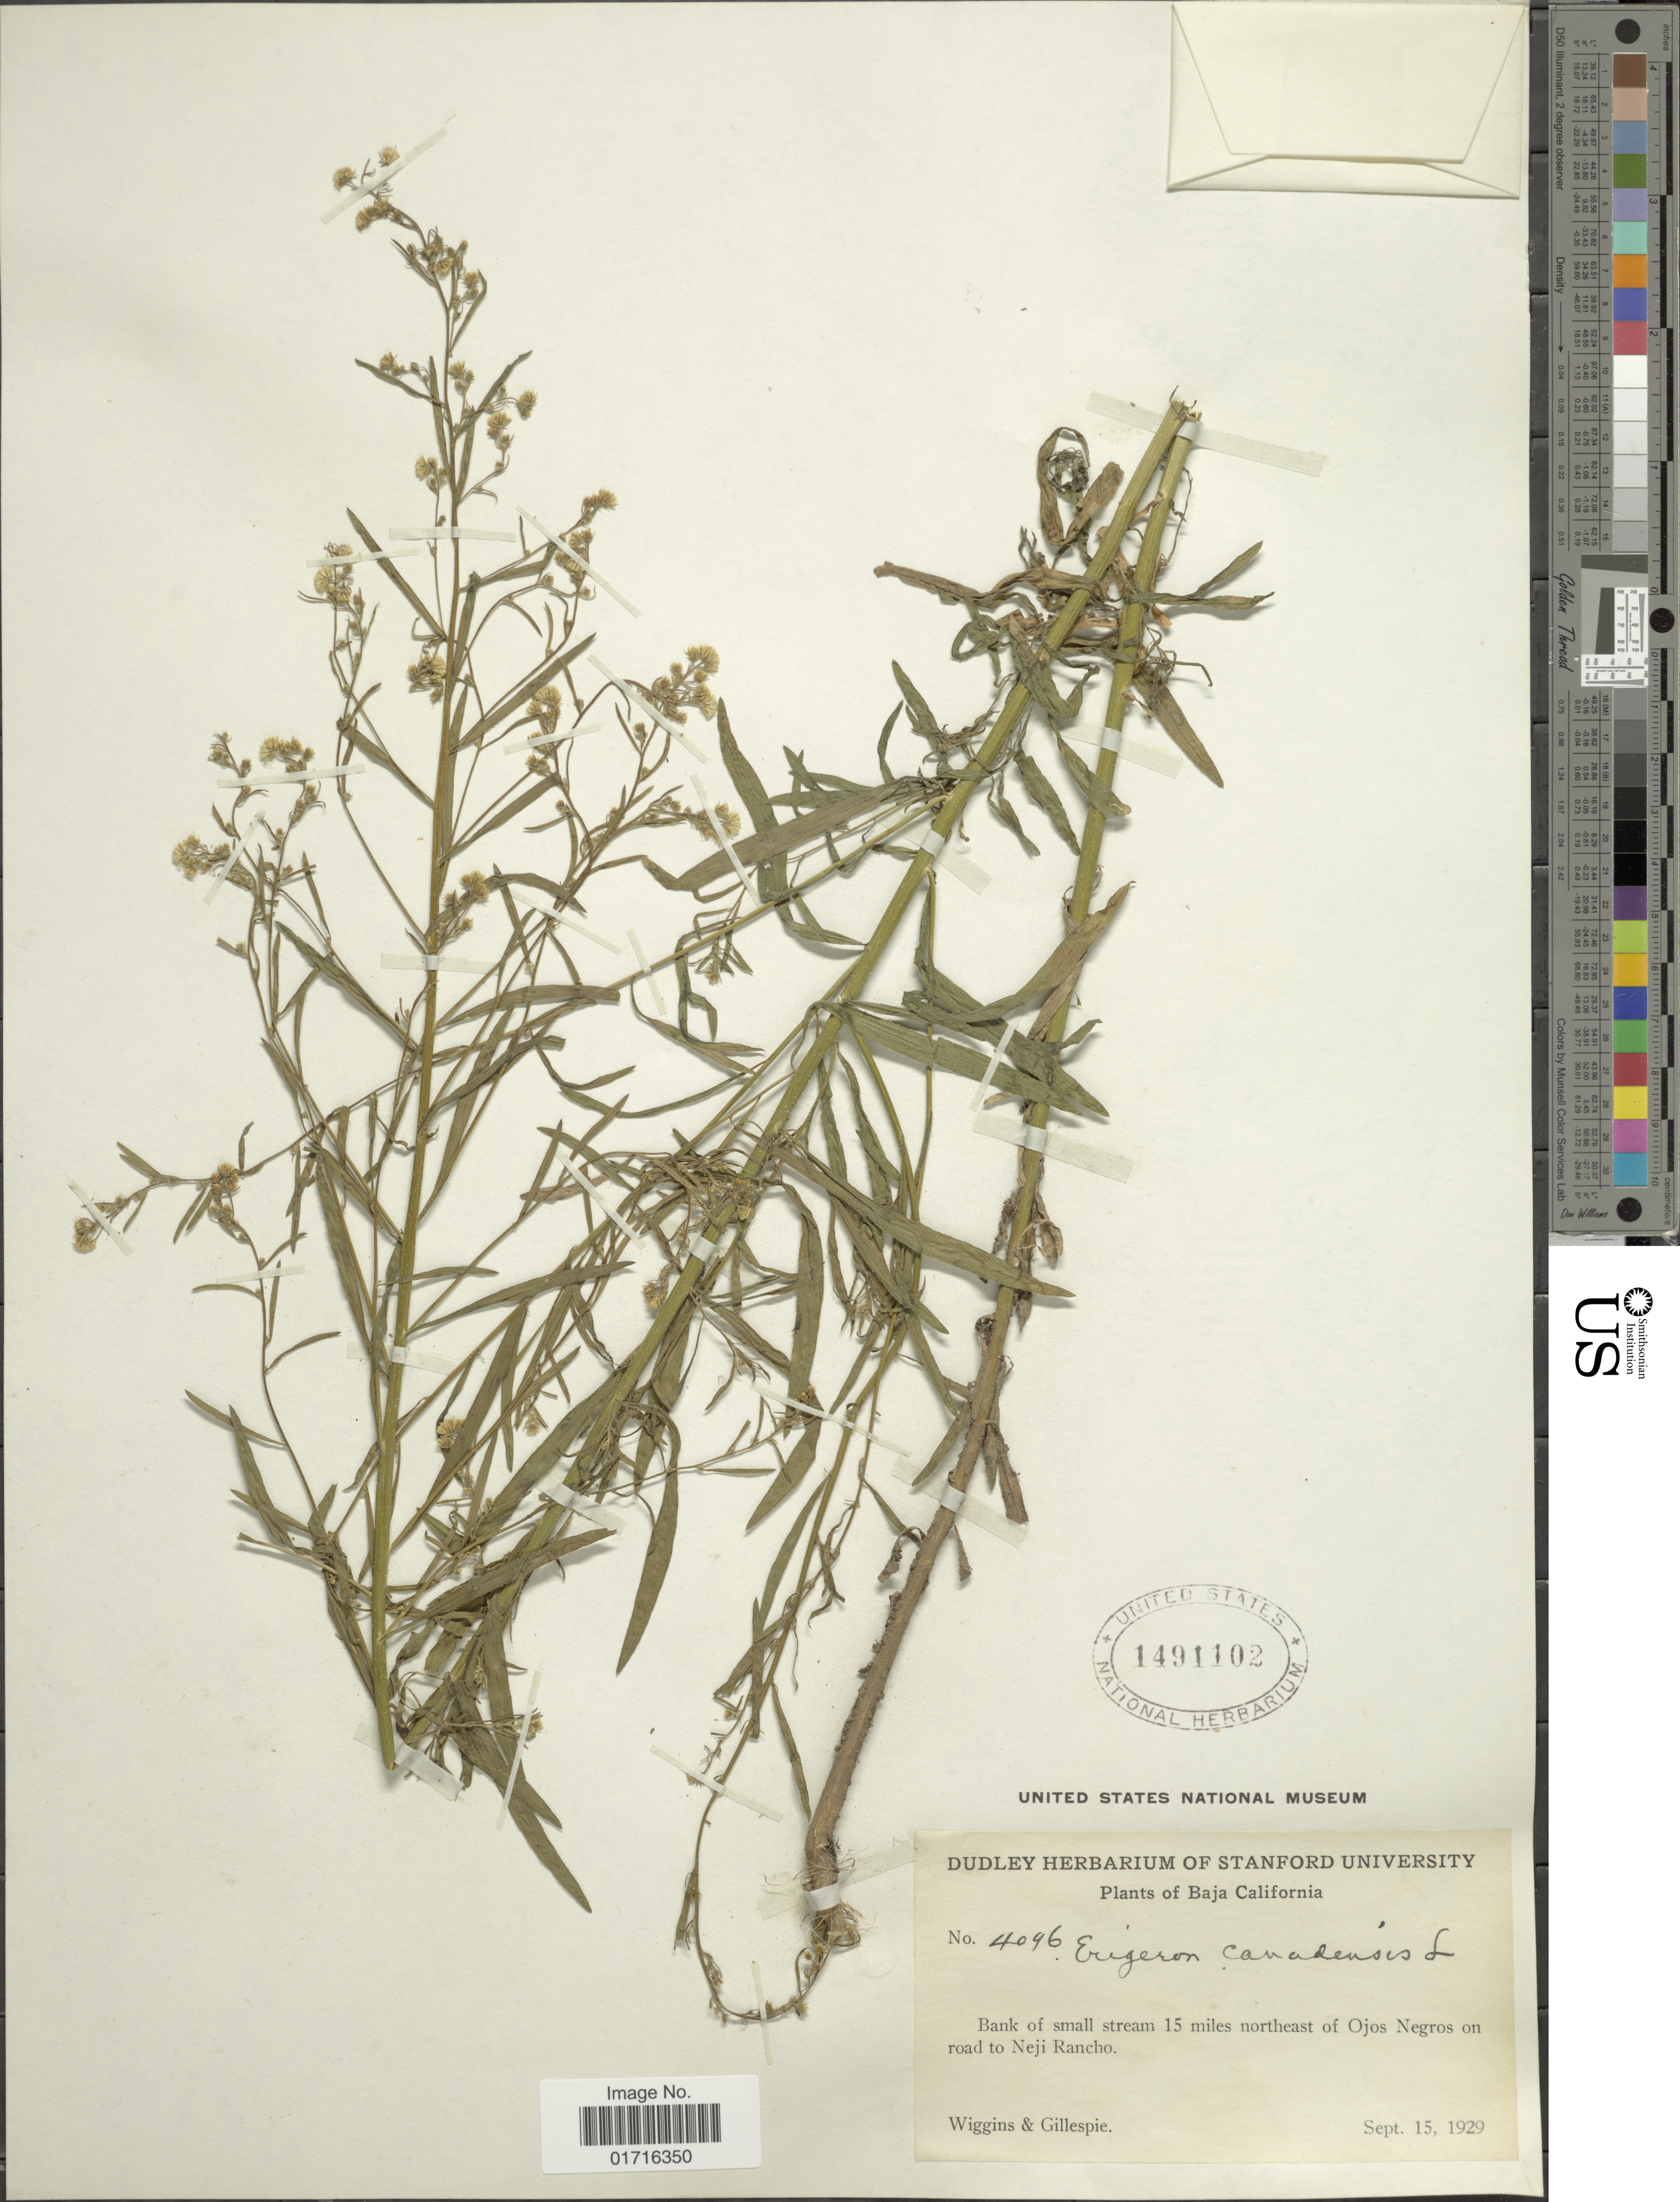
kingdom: Plantae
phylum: Tracheophyta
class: Magnoliopsida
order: Asterales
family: Asteraceae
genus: Conyza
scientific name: Conyza canadensis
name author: (L.) Cronq.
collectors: -- Wiggins & -- Gillespie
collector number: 4096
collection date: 1929-09-15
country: Mexico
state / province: Baja California Norte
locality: Bank of small stream 15 miles northeast of Ojos Negros on road to Neji Rancho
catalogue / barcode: US 1491102